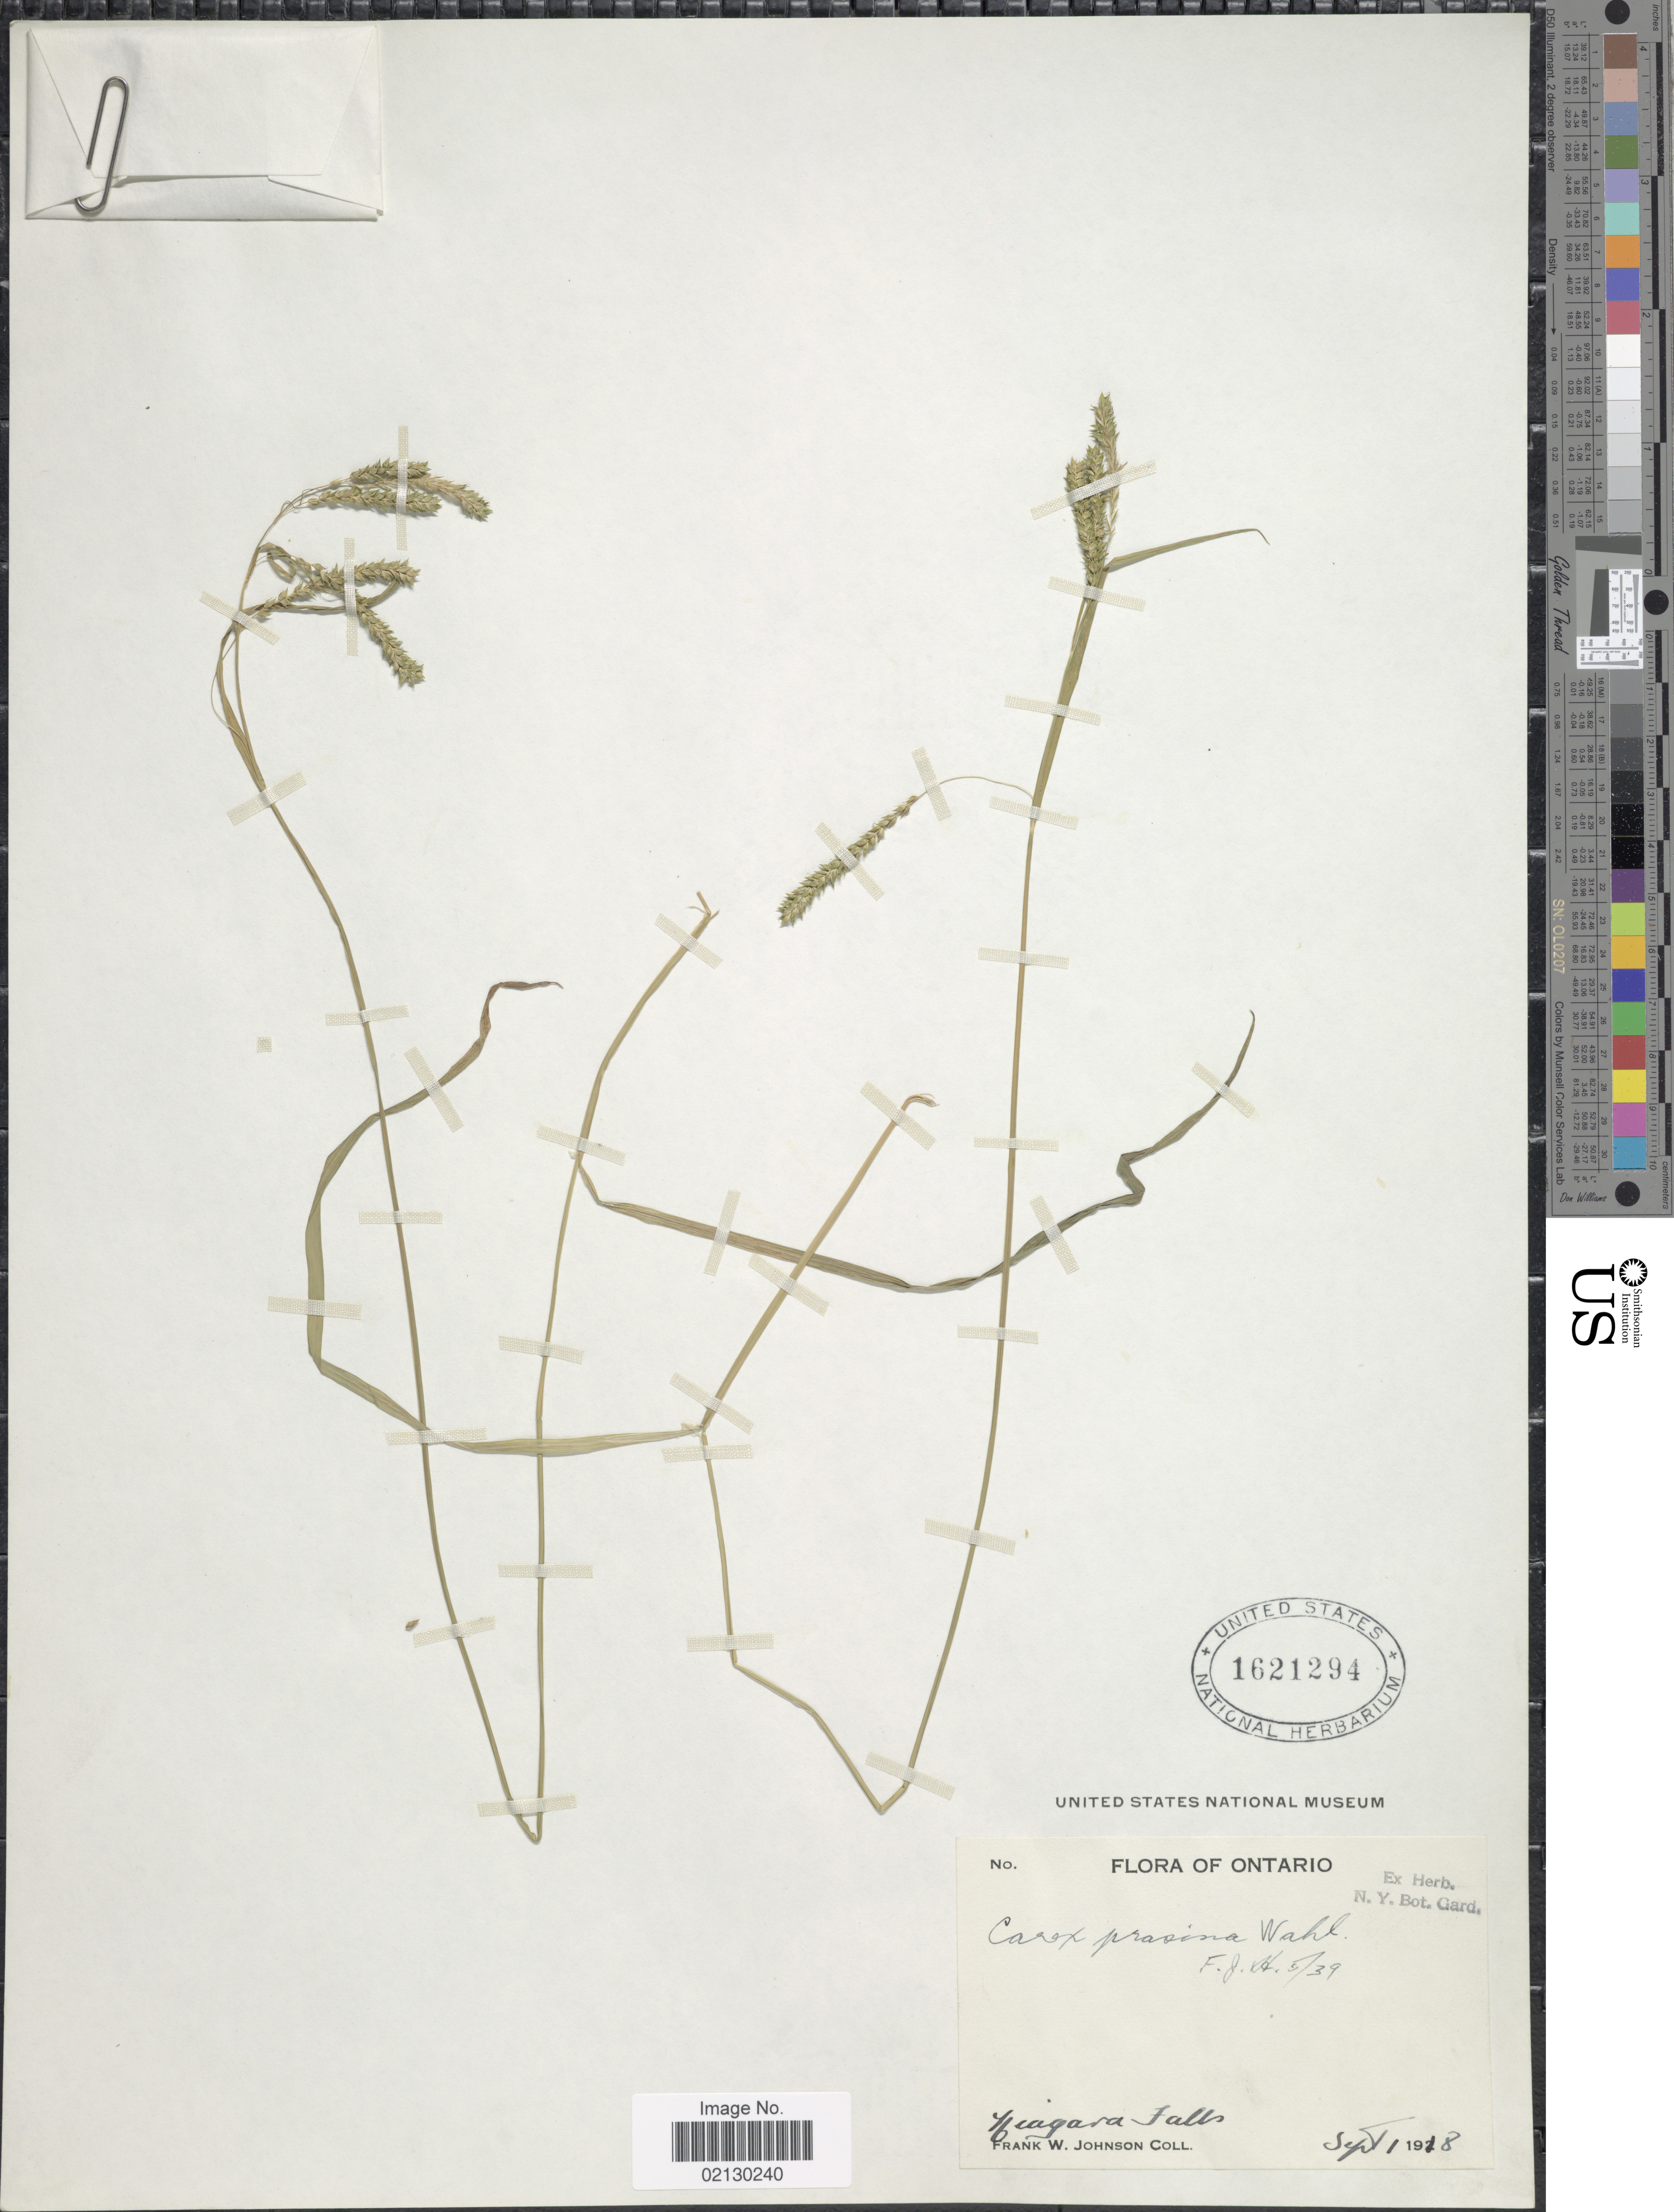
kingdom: Plantae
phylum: Tracheophyta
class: Liliopsida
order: Poales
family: Cyperaceae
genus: Carex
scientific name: Carex prasina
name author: Wahlenb.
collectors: F. W. Johnson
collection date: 1918-09-01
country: Canada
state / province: Ontario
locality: Niagara Falls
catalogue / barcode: US 1921294